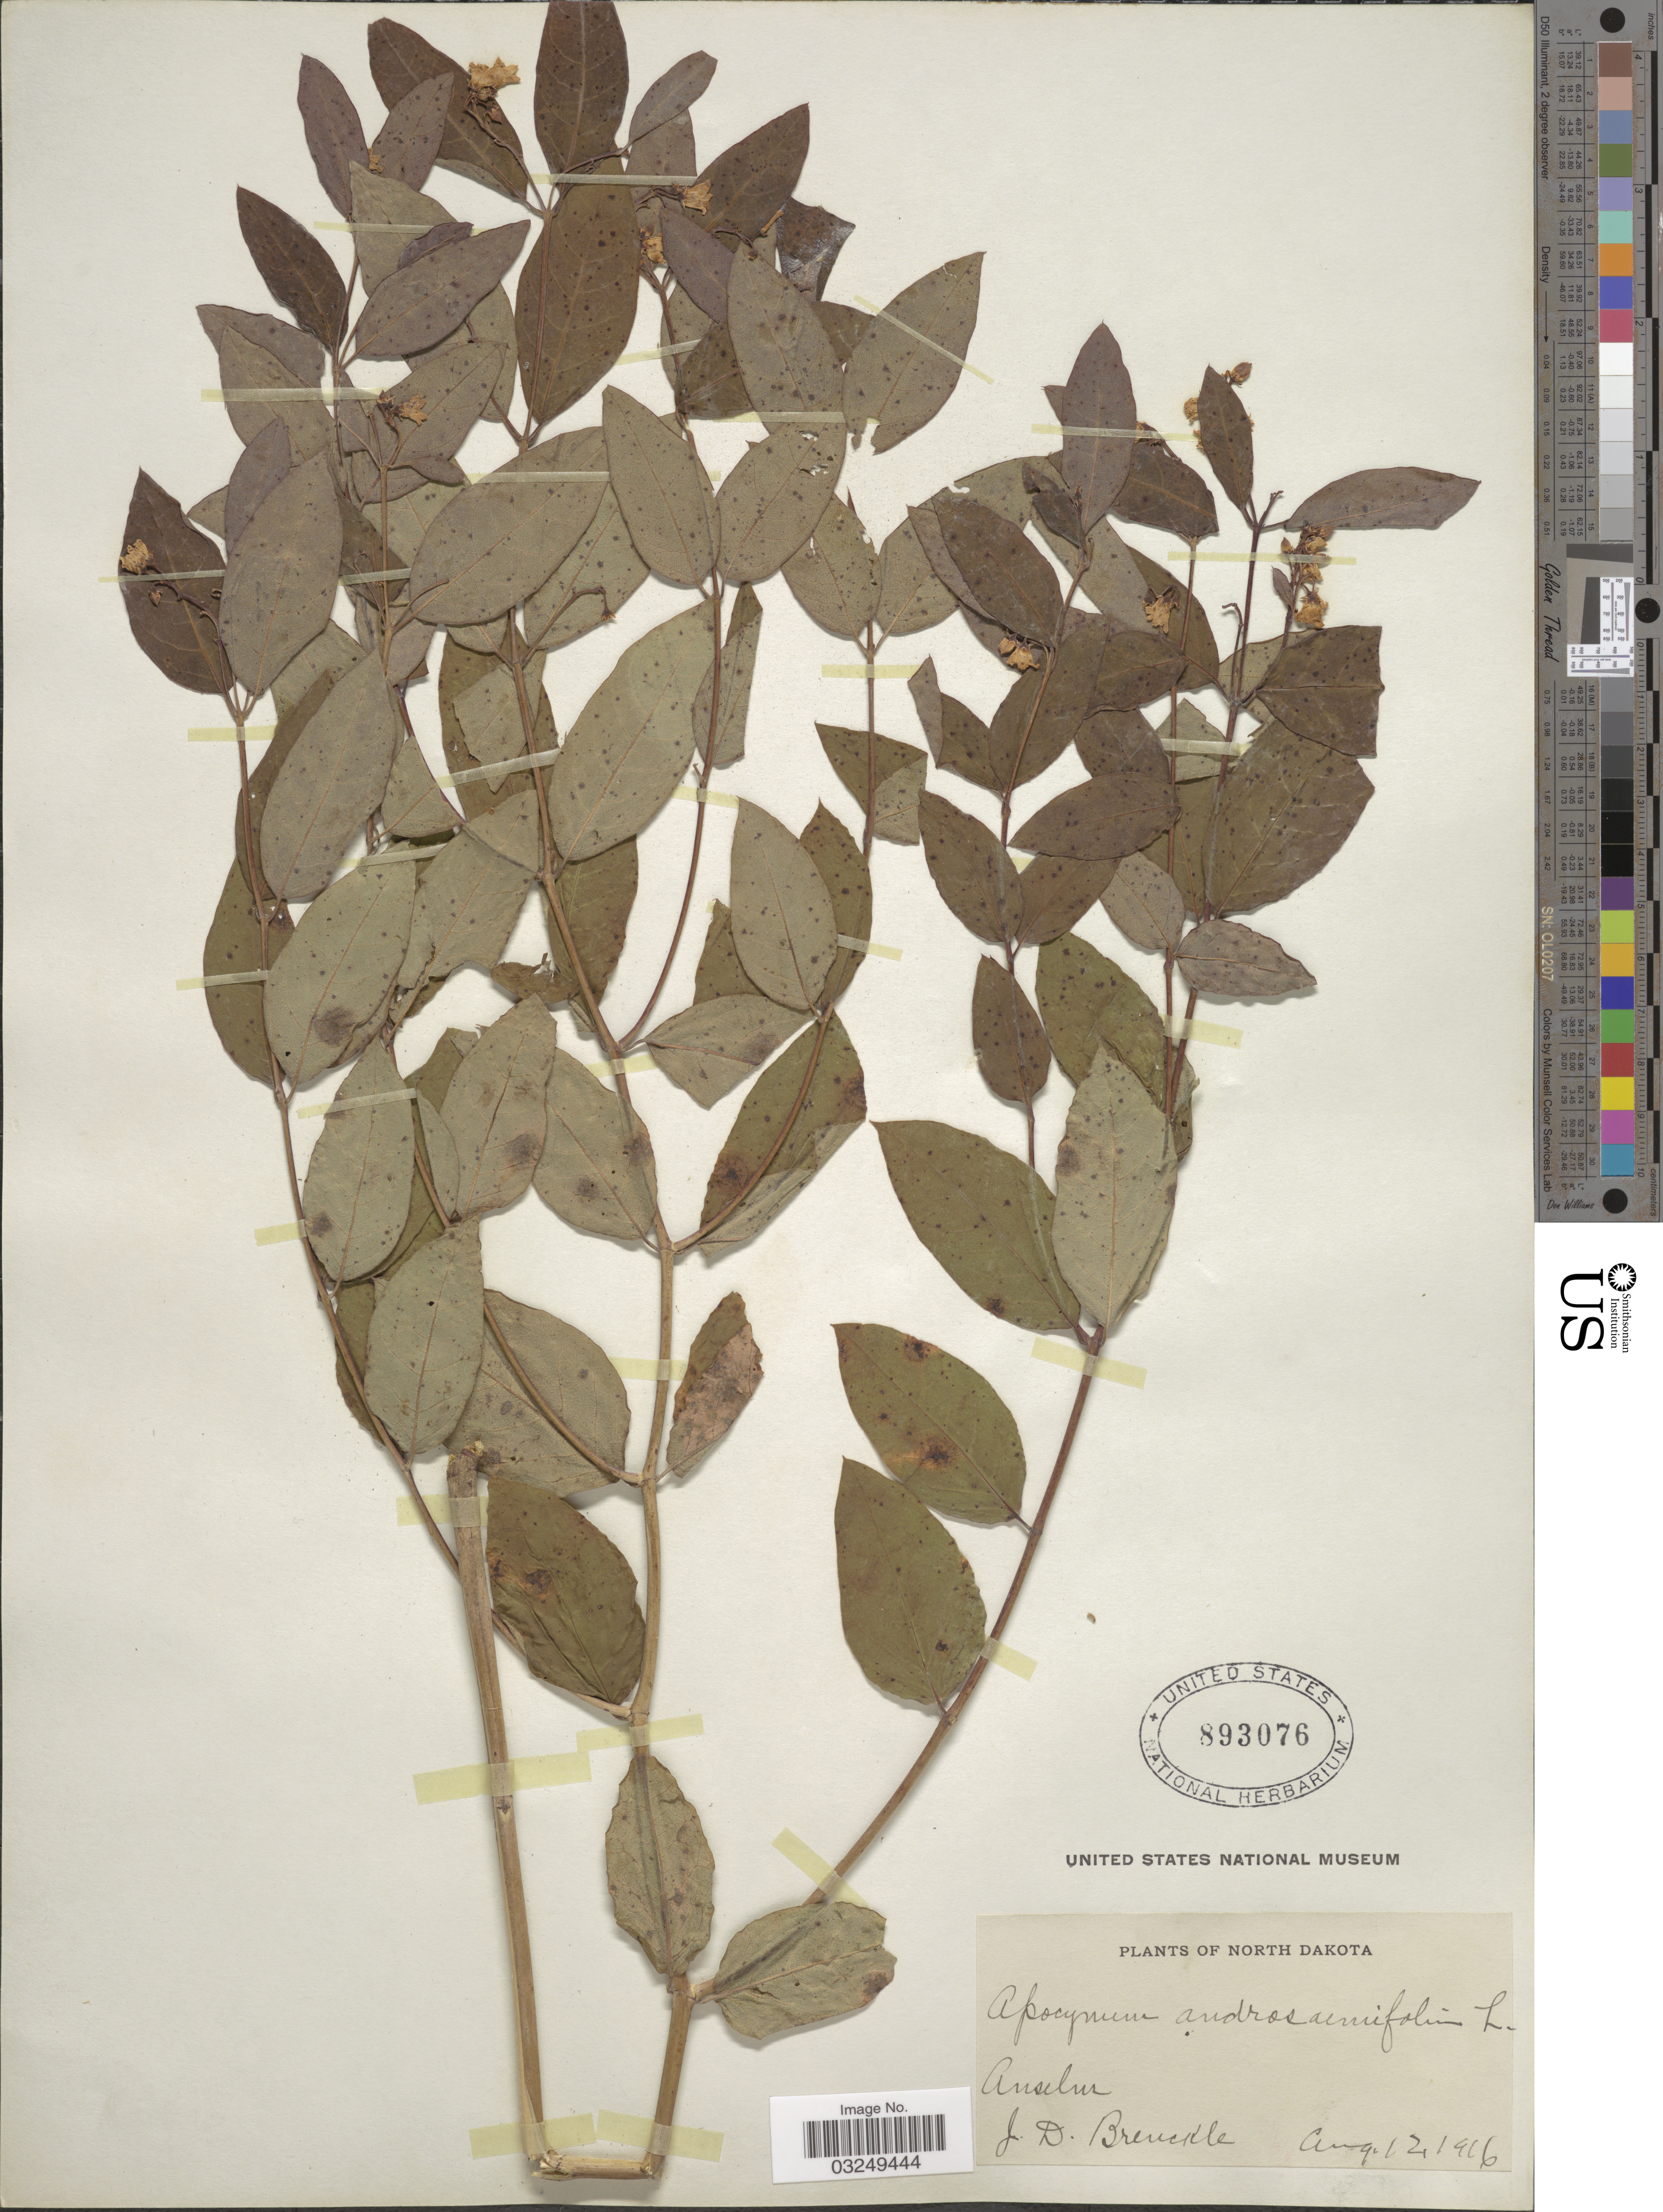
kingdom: Plantae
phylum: Tracheophyta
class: Magnoliopsida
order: Gentianales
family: Apocynaceae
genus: Apocynum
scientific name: Apocynum androsaemifolium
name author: L.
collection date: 1916-08-12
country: United States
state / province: North Dakota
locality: Anselm.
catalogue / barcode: US 893076